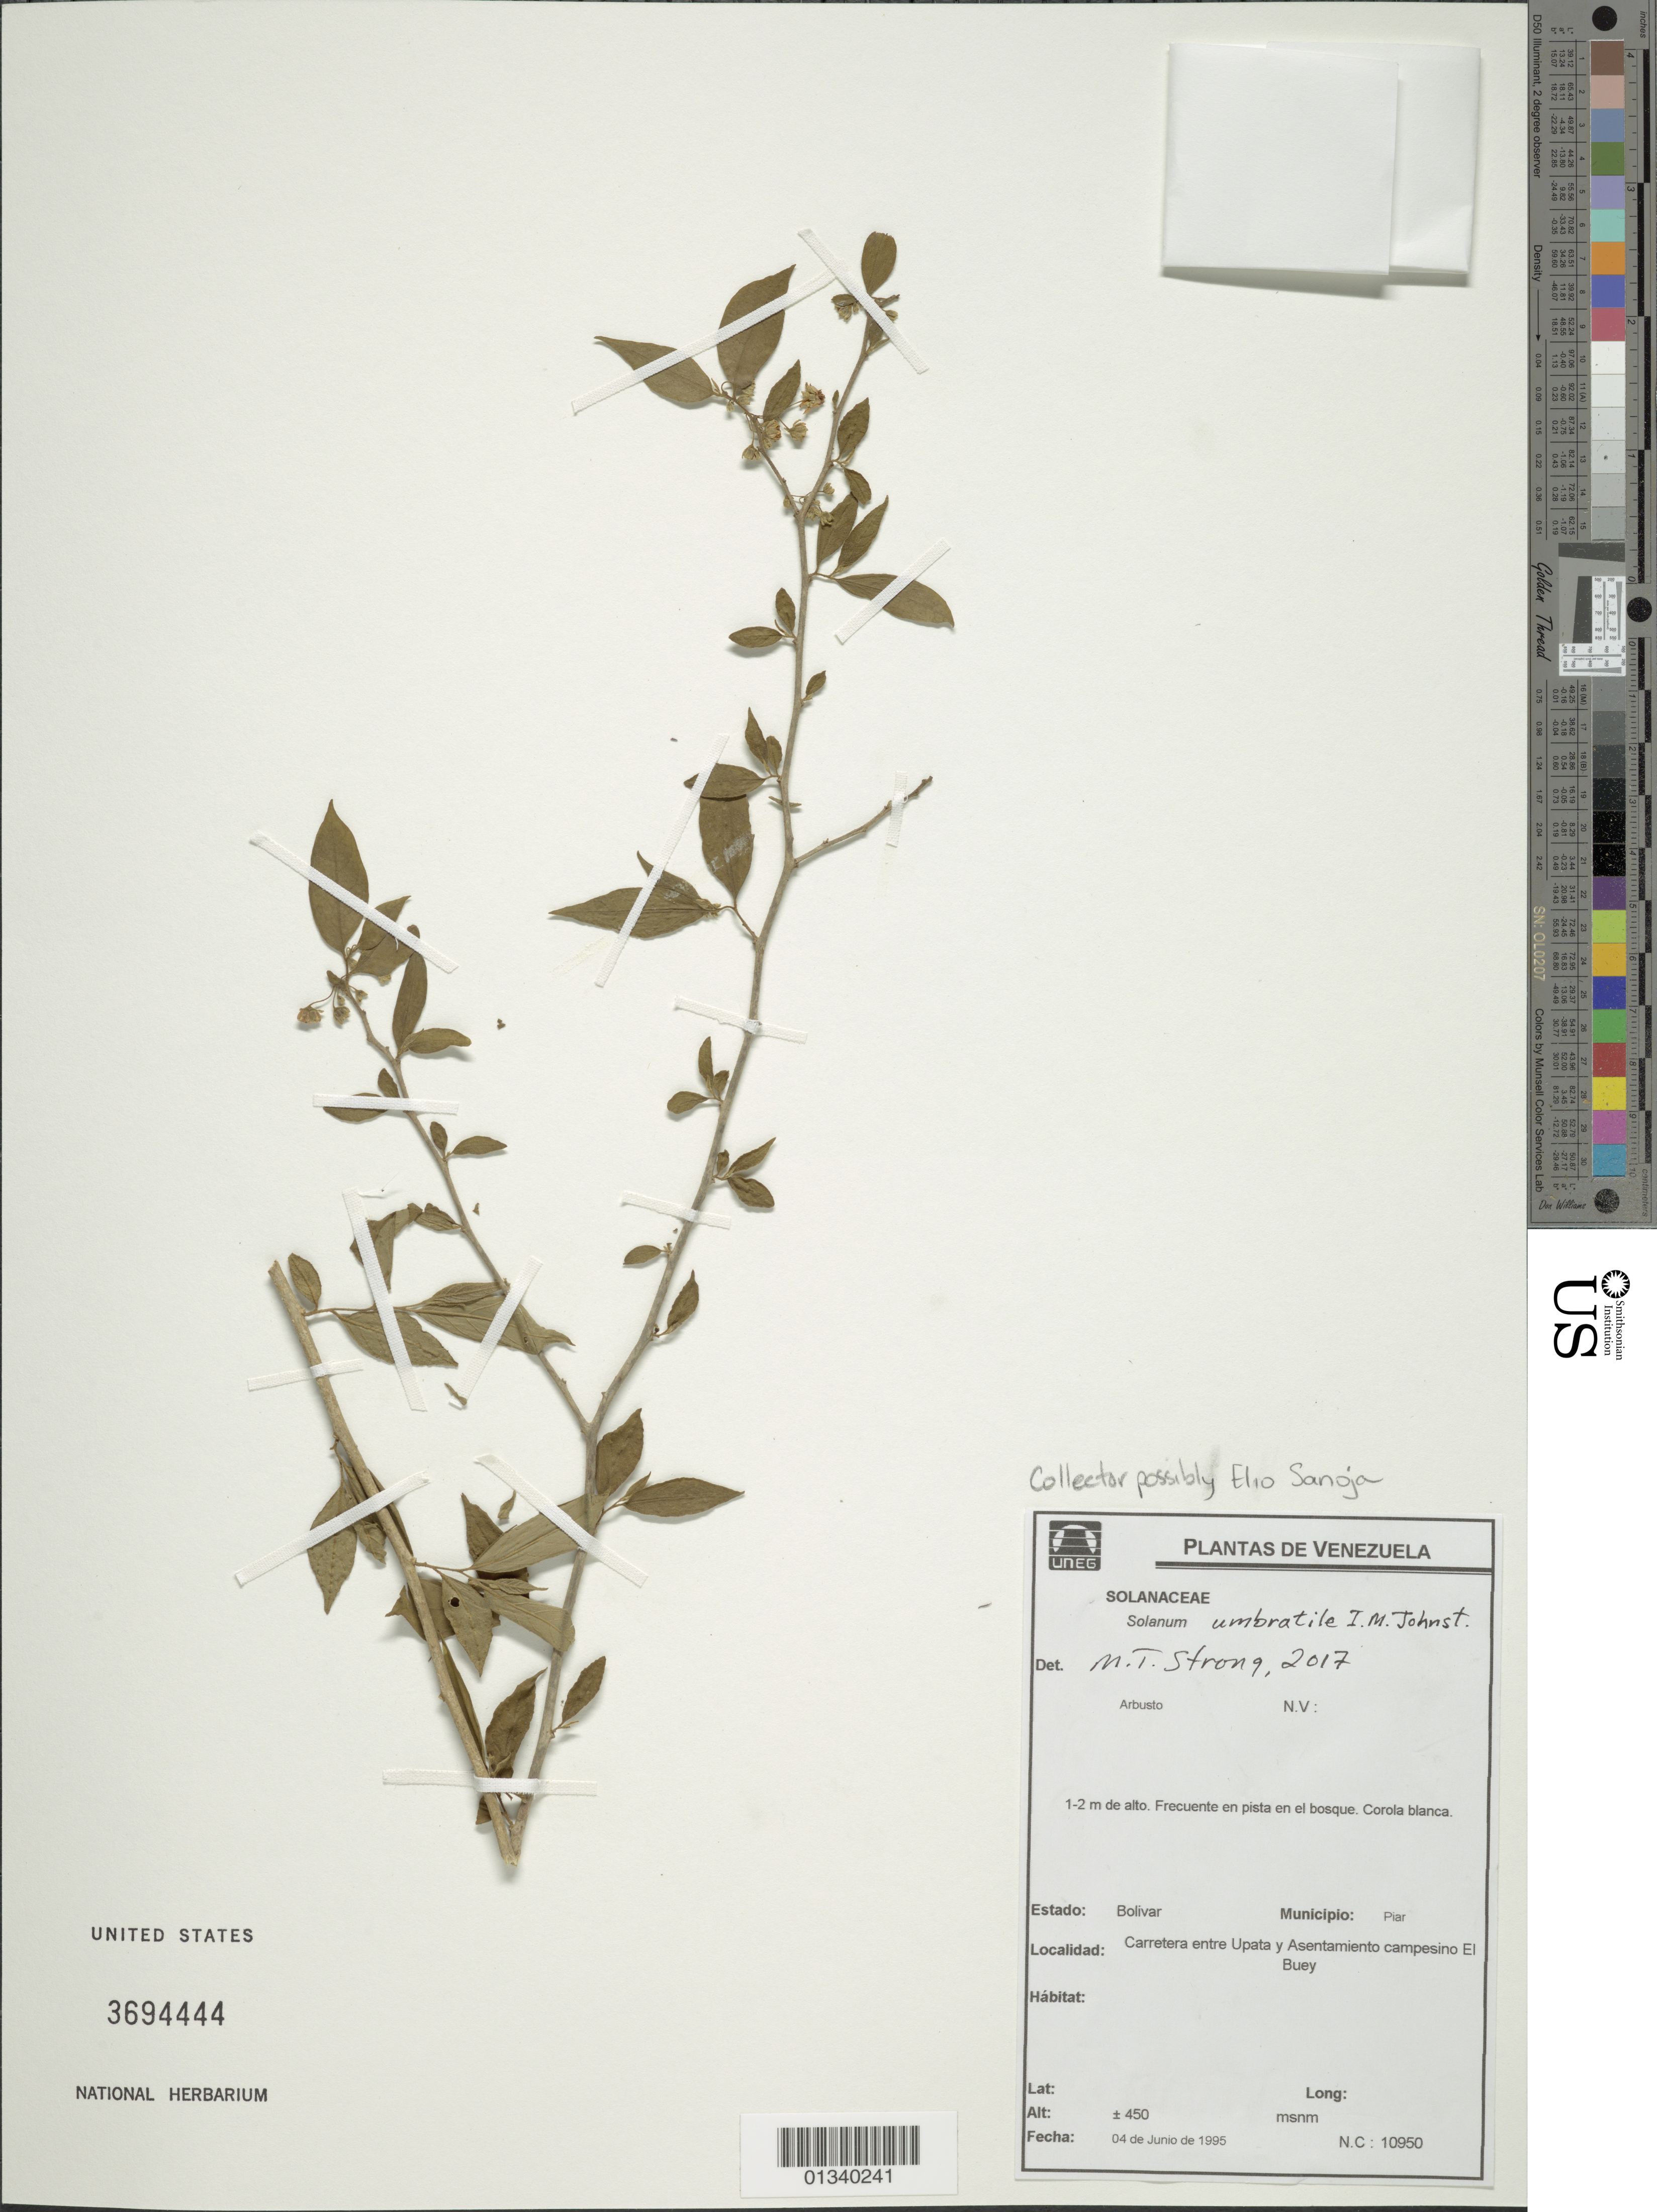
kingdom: Plantae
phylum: Tracheophyta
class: Magnoliopsida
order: Solanales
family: Solanaceae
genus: Solanum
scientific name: Solanum umbratile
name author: J.R. Johnst.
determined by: Strong, M. T., (US), Smithsonian Institution - National Museum of Natural History (UNITED STATES)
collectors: E. Sanoja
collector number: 10950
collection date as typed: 4 July 1995 (year may be wrong based on other collections)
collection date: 1995-07-04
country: Venezuela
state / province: Bolivar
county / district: Piar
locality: Carretera entre Upata y Asentamiento campesino El Buey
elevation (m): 450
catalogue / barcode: US 3694444